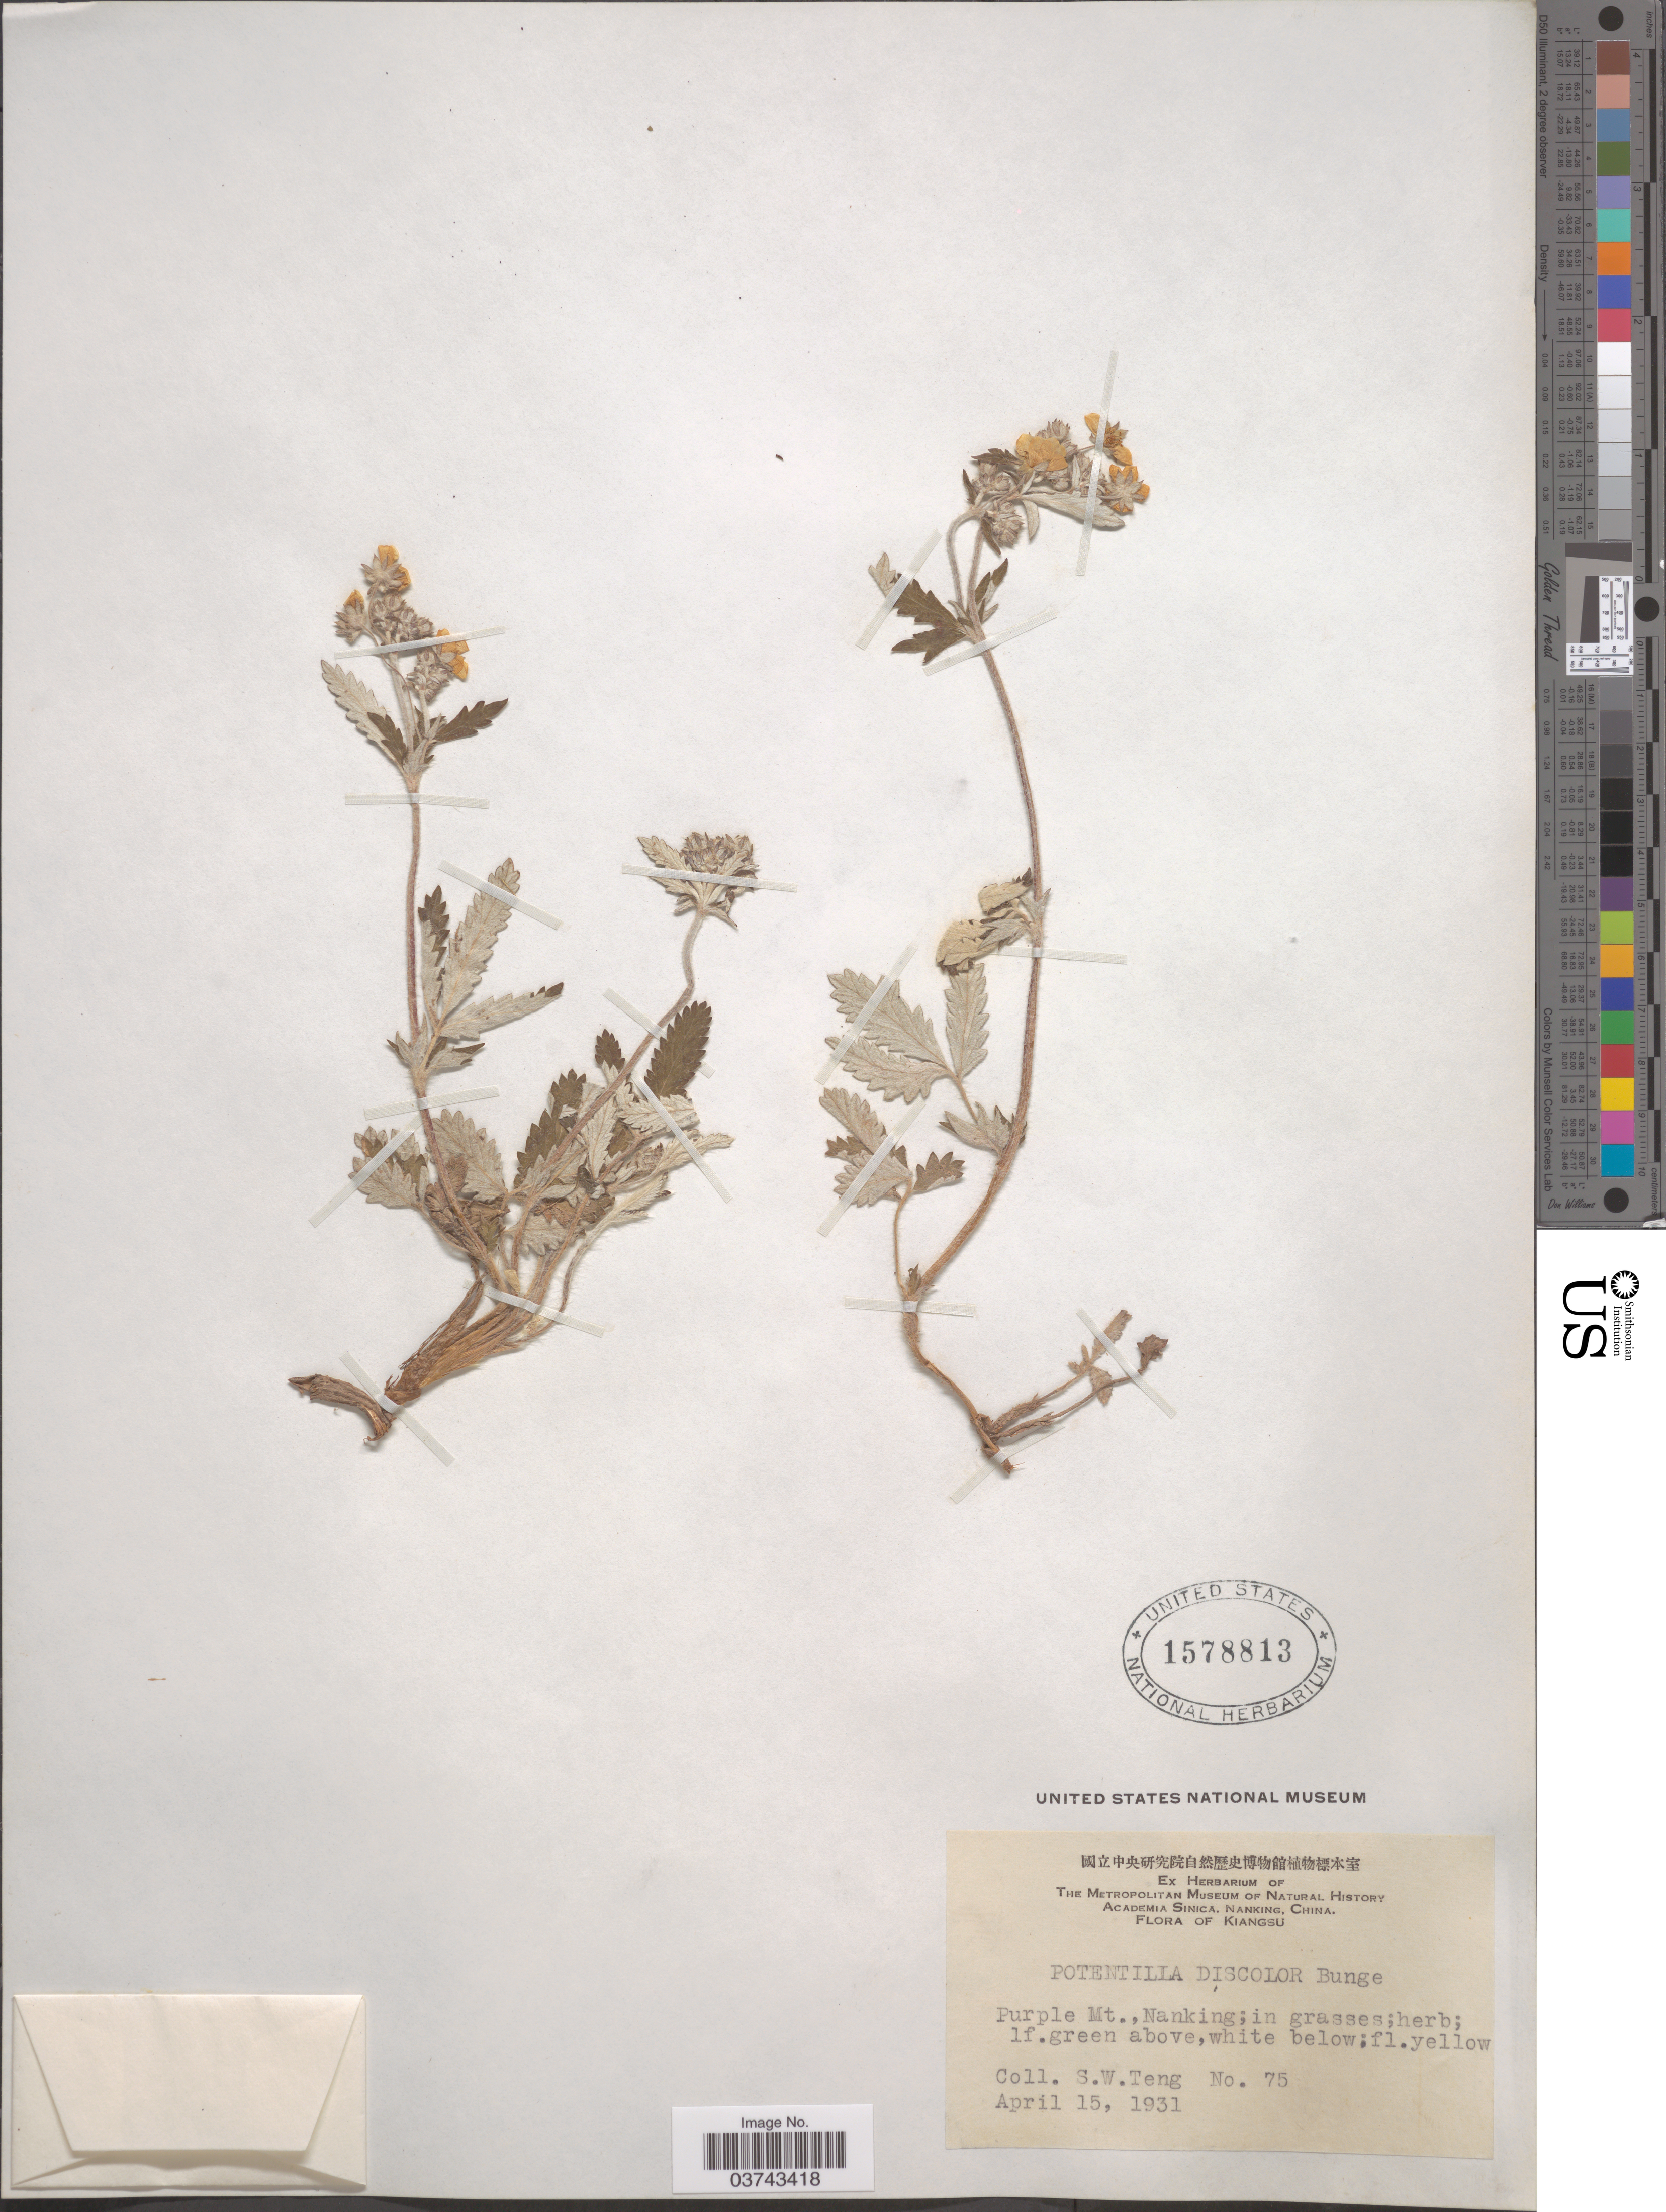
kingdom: Plantae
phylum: Tracheophyta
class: Magnoliopsida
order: Rosales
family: Rosaceae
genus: Potentilla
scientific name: Potentilla discolor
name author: Bunge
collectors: S. Teng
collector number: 75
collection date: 1931-04-15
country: China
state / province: Jiangsu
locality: Kiangsu. Purple Mt., Nanking.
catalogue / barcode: US 1578813